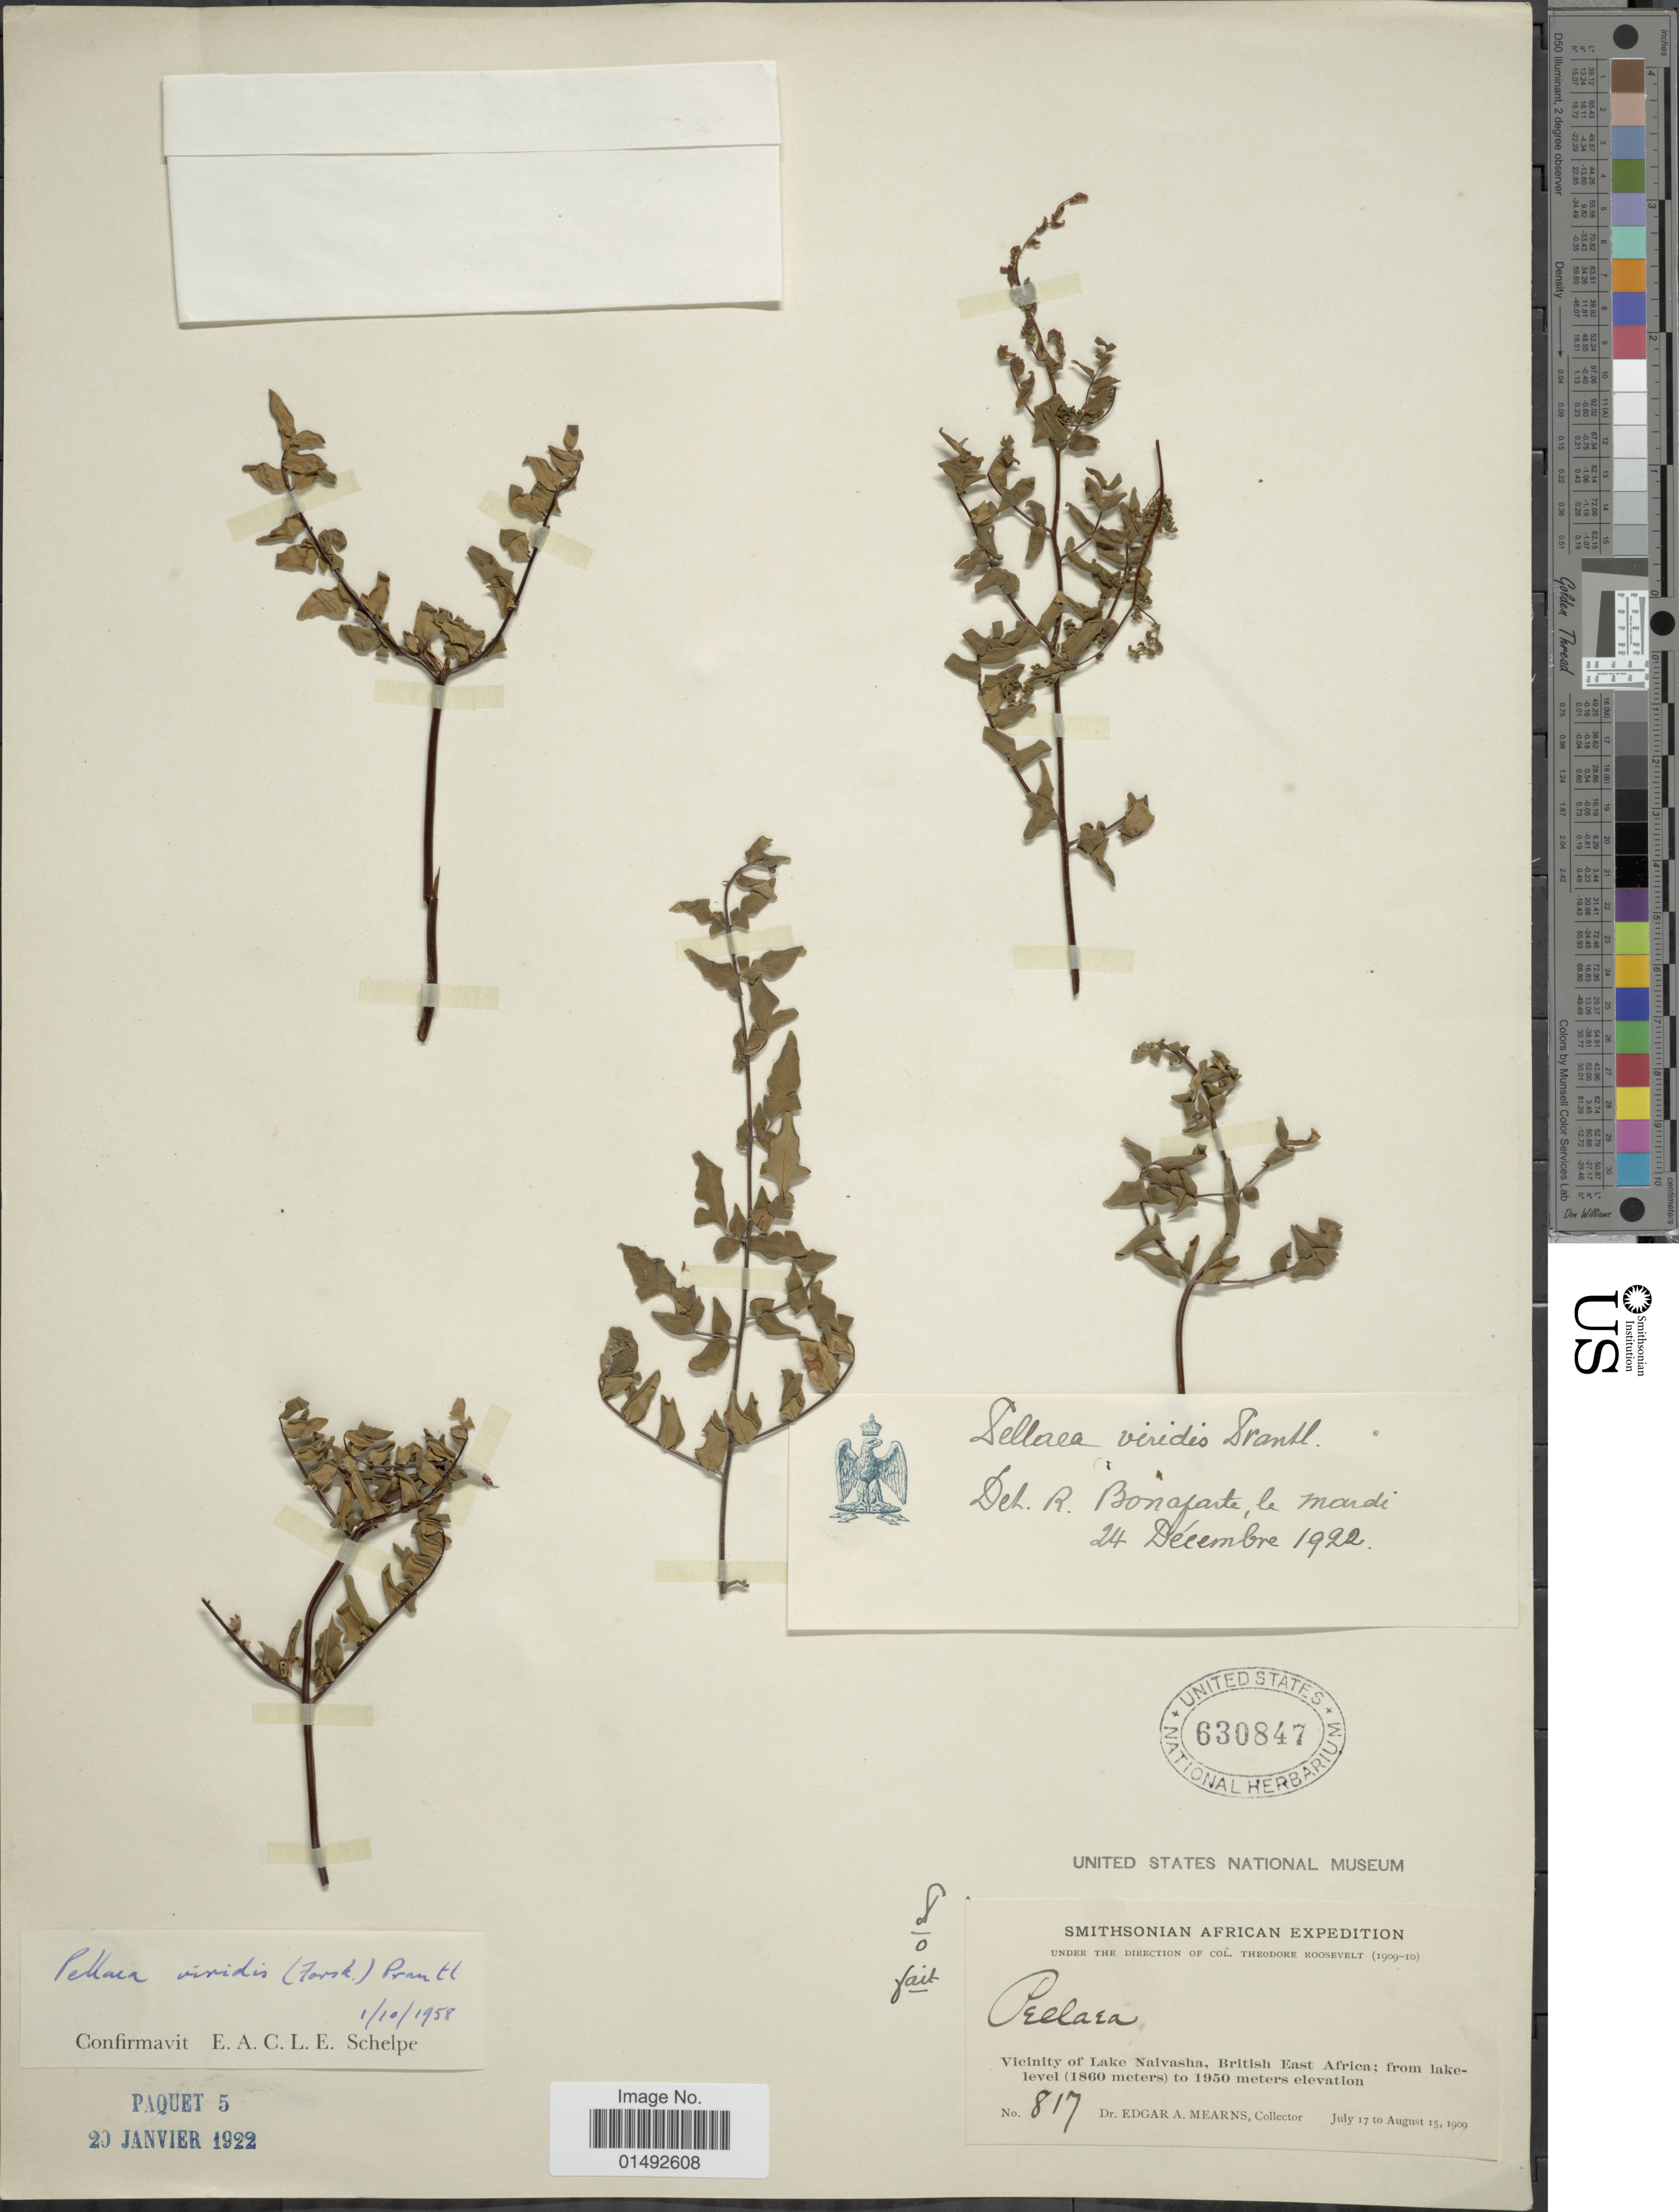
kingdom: Plantae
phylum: Tracheophyta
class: Polypodiopsida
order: Polypodiales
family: Pteridaceae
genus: Pellaea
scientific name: Pellaea viridis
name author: (Forssk.) Prantl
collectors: E. A. Mearns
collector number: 817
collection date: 1909-07-17/1909-08-15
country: Kenya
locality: Vicinity of Lake Naivasha, British East Africa; from lakelevel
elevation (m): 1860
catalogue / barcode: US 630847